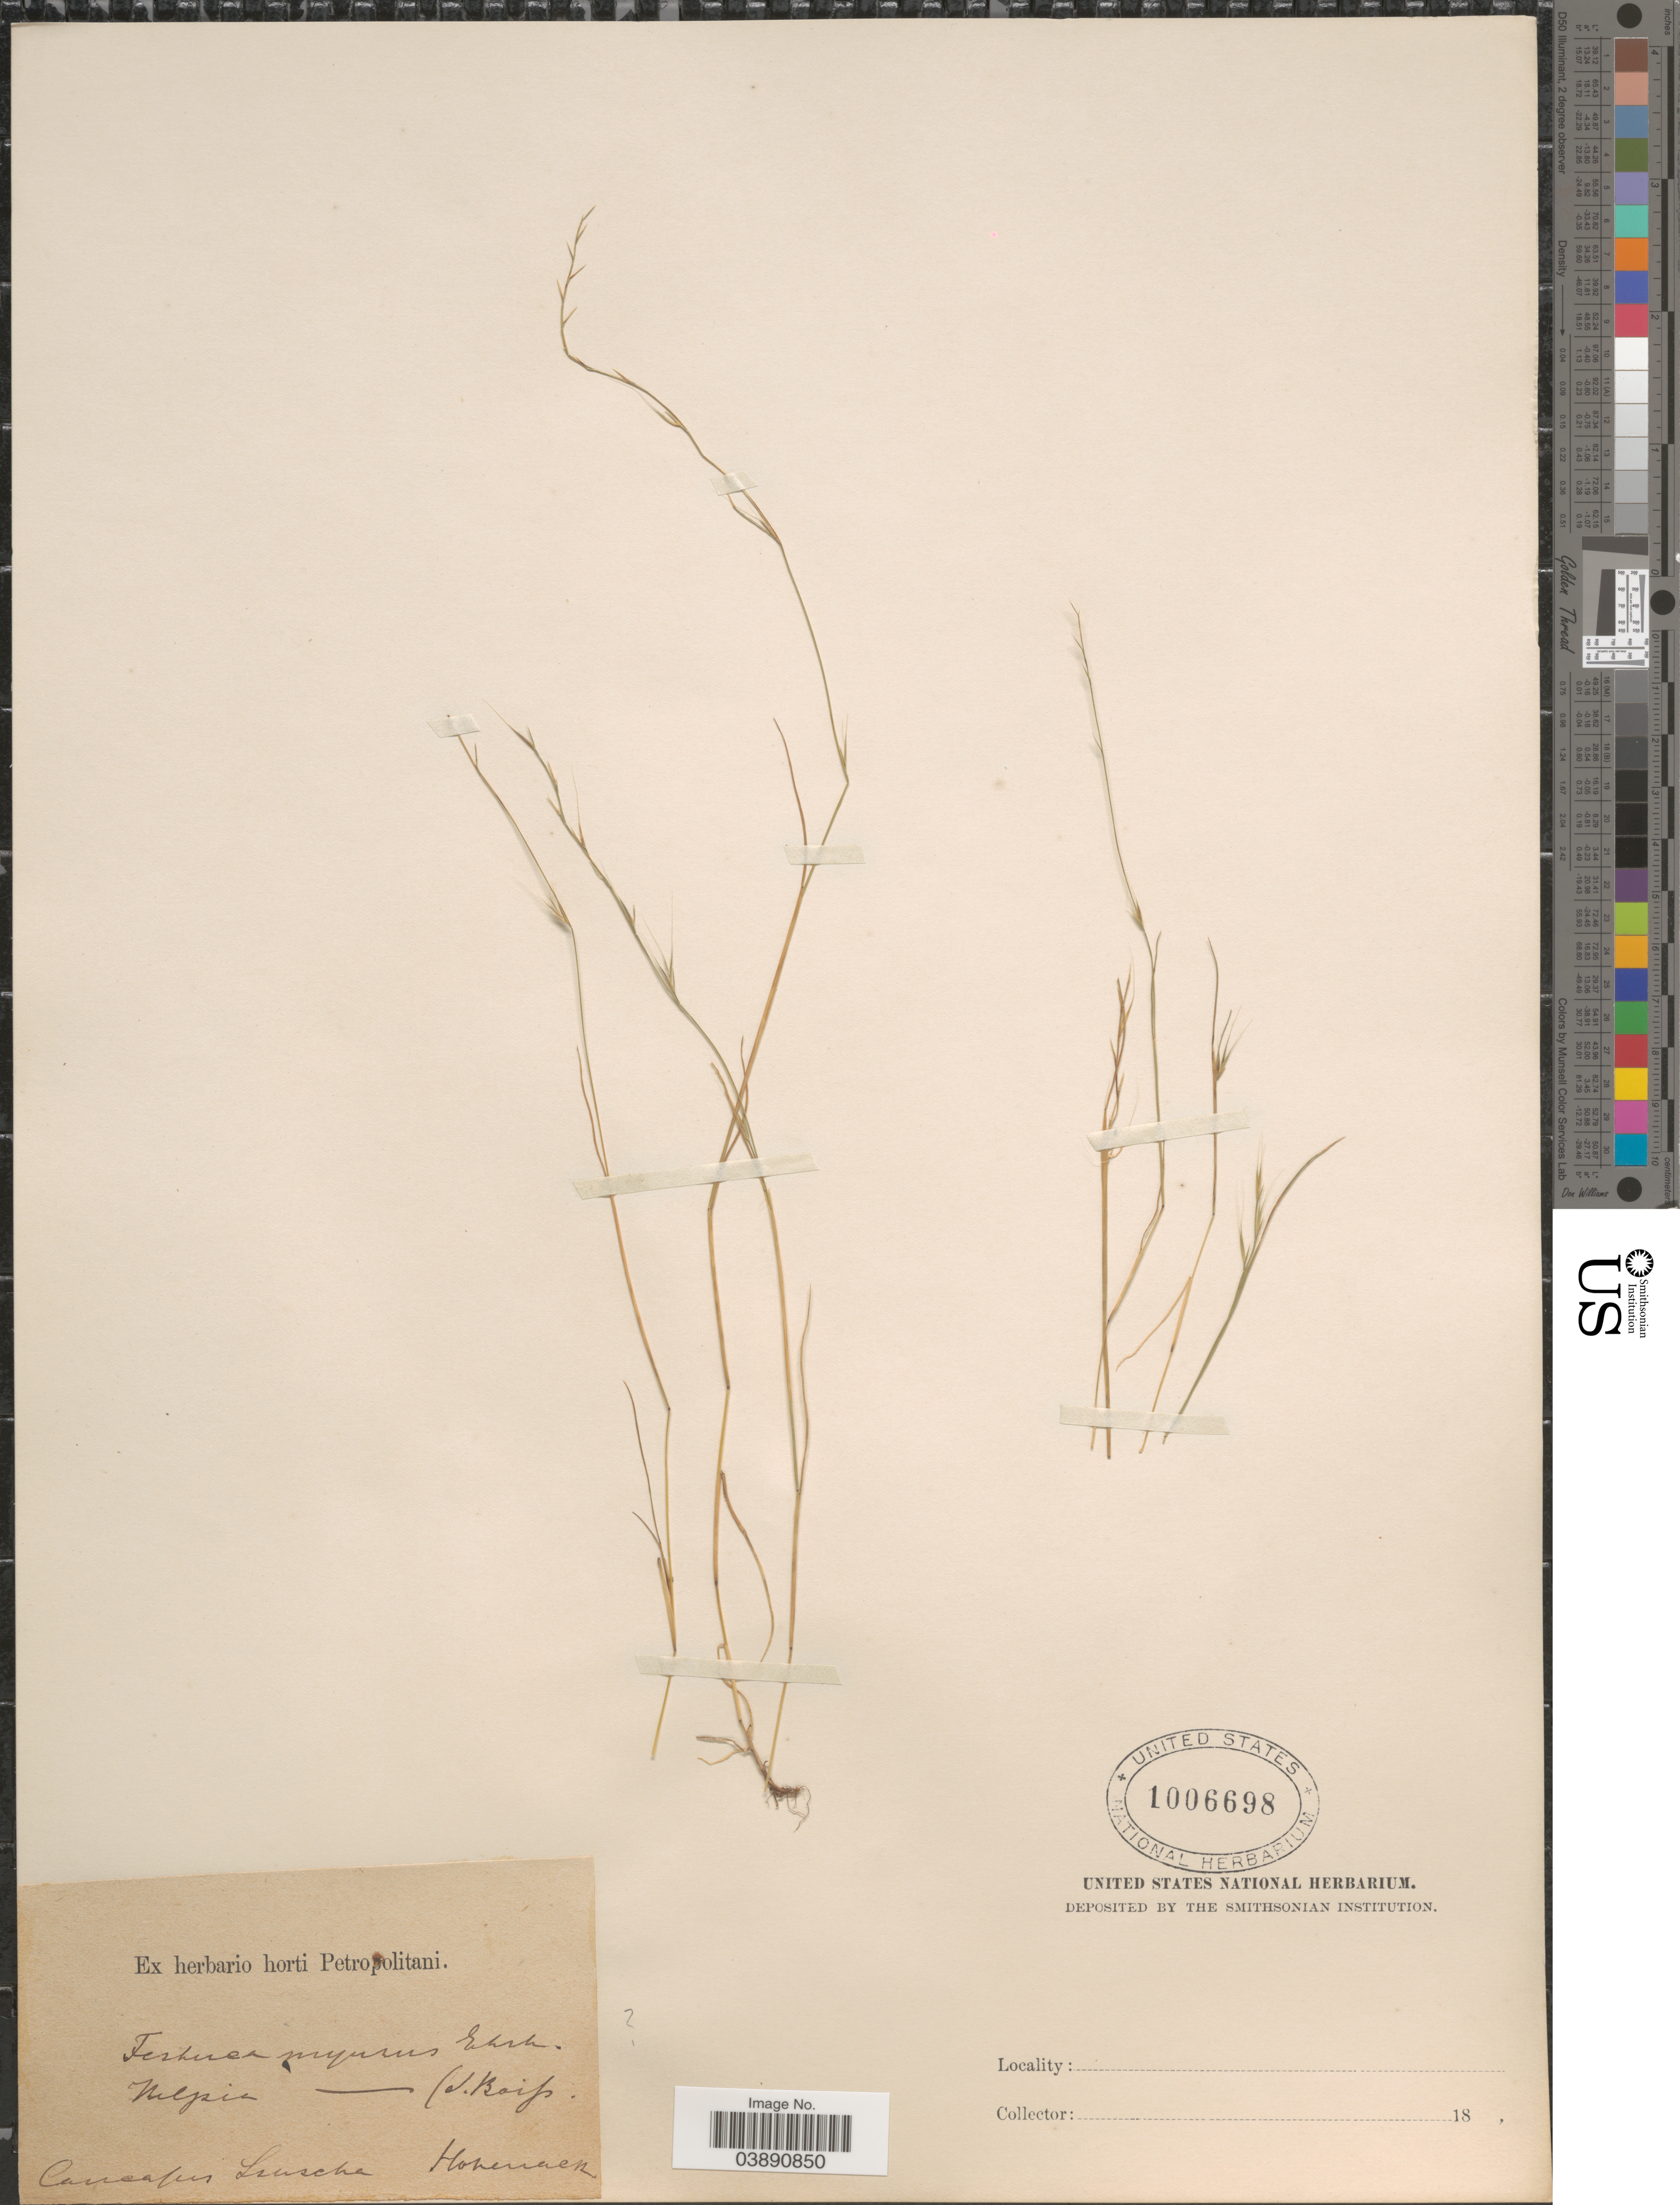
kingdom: Plantae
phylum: Tracheophyta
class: Liliopsida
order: Poales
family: Poaceae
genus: Festuca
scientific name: Festuca myuros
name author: L.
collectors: Hohenack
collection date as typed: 18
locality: Caucasus Luscha.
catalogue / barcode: US 1006698